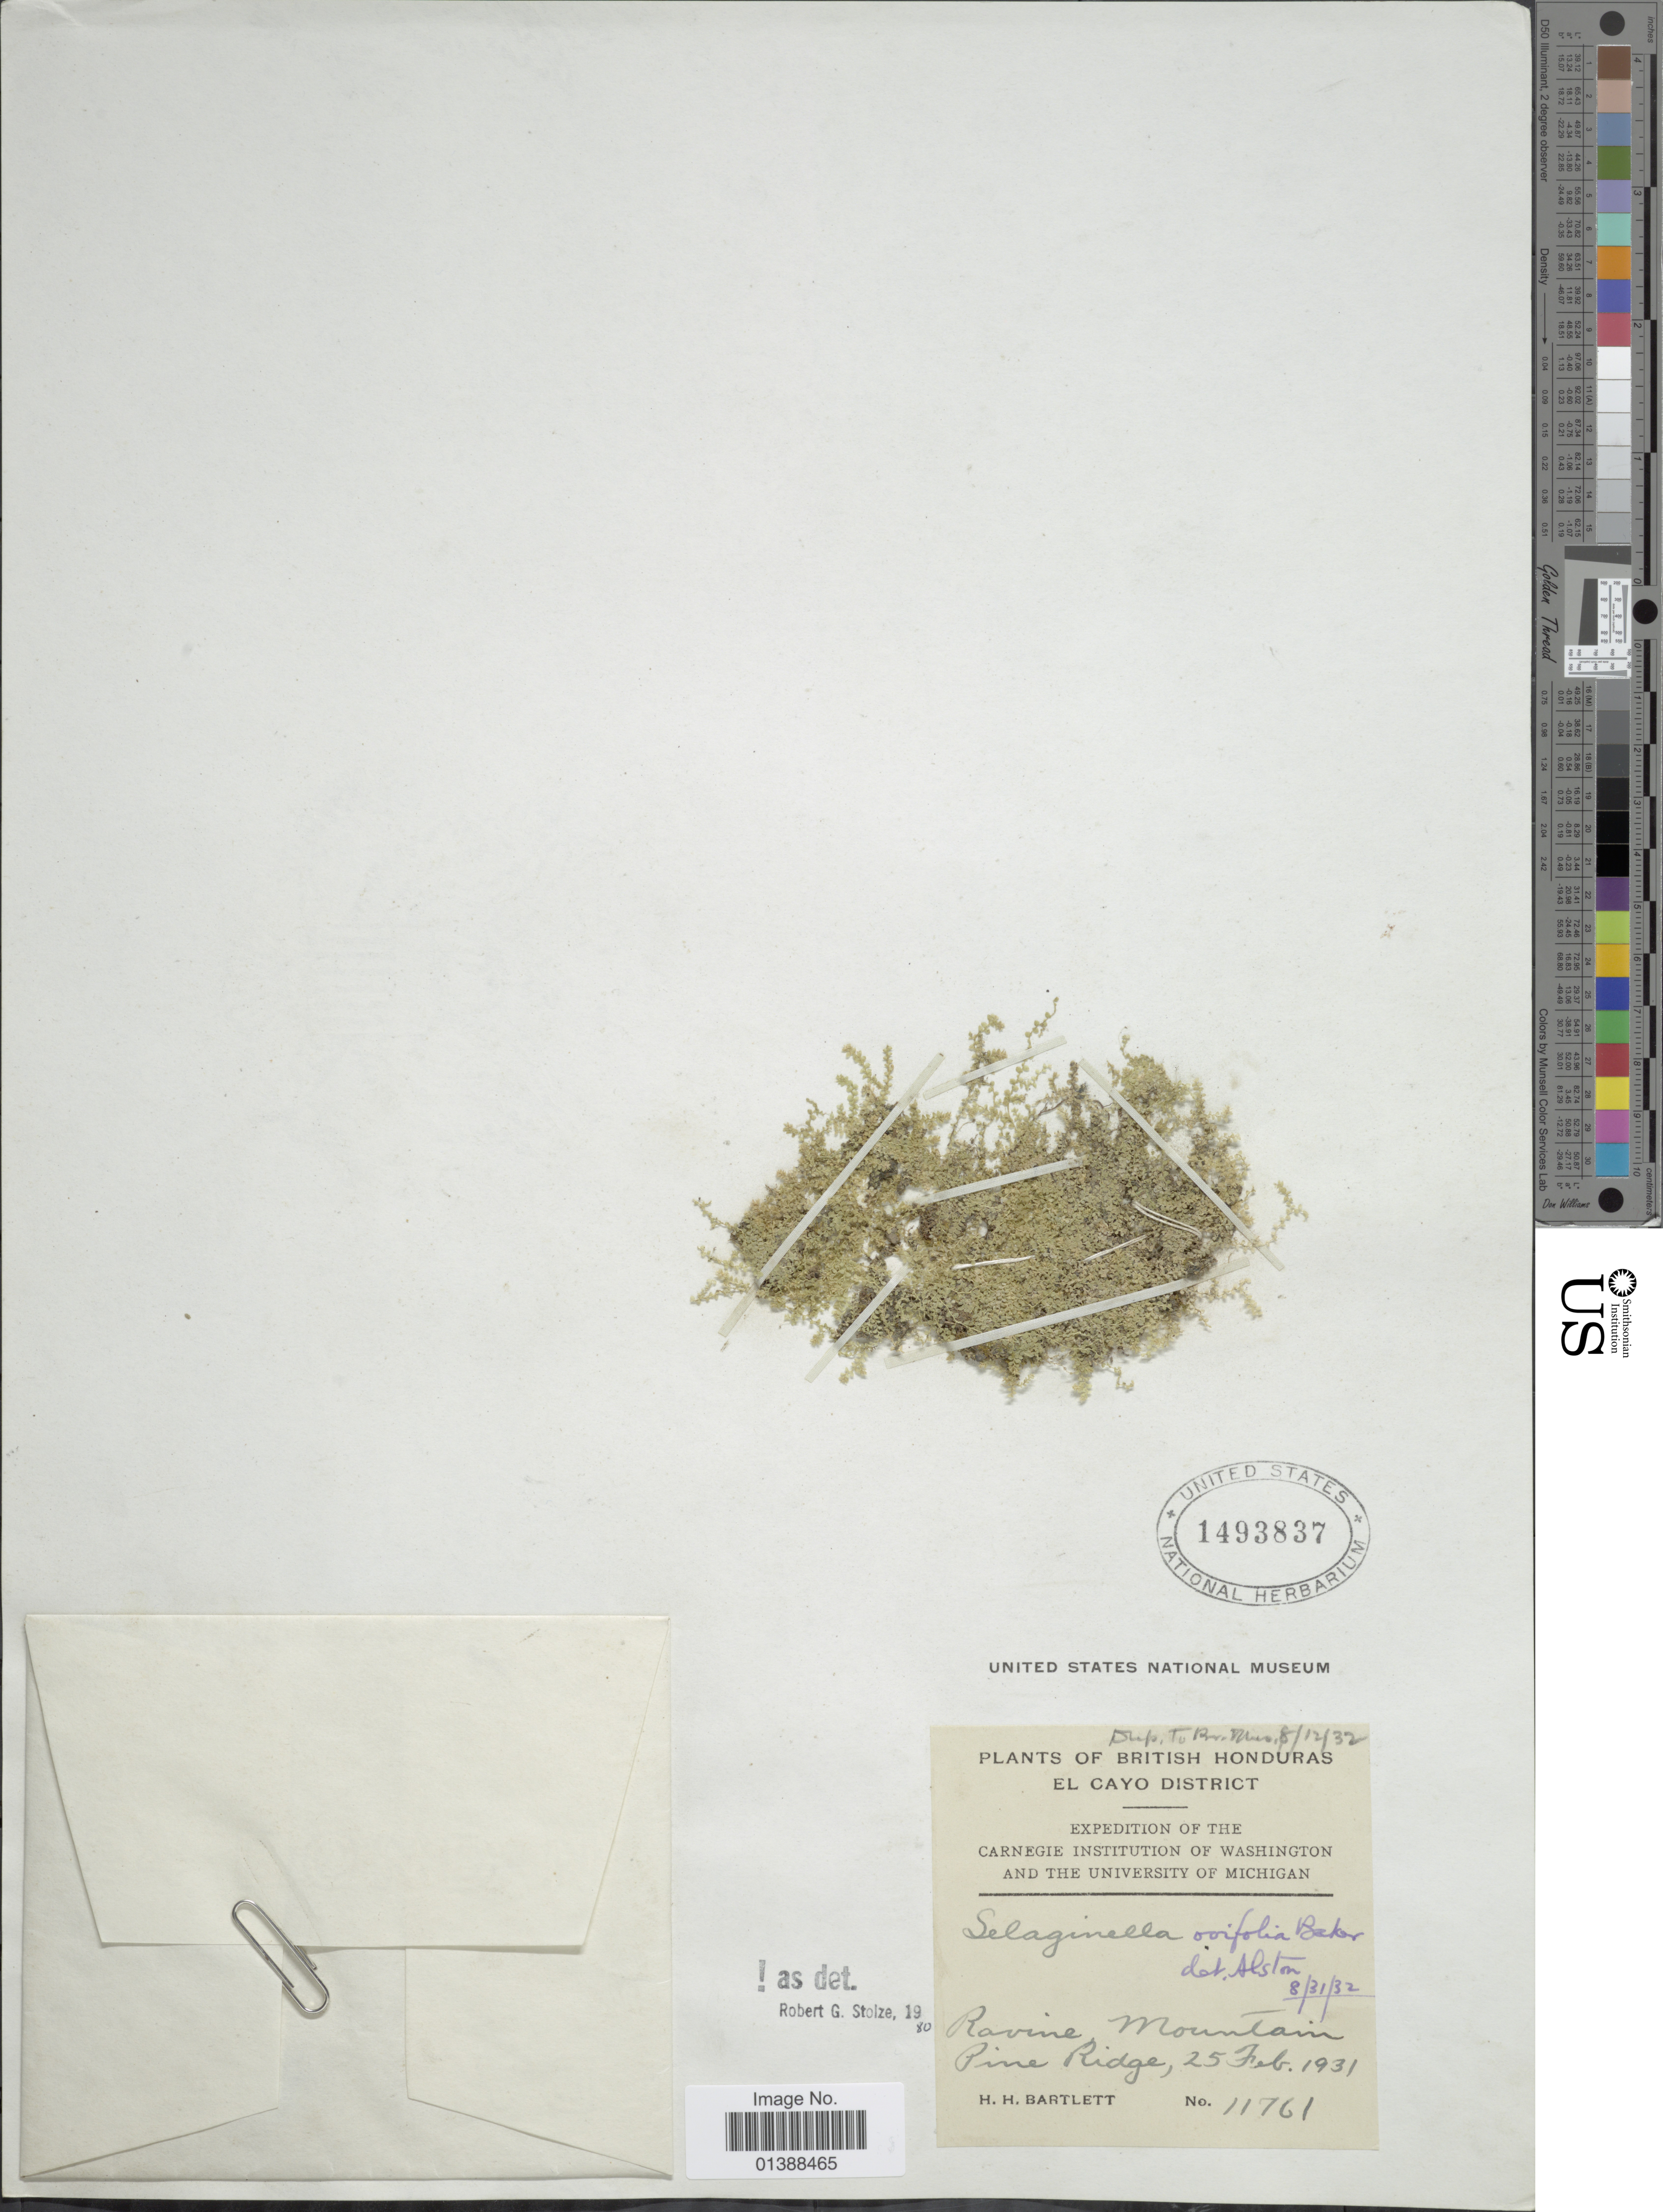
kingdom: Plantae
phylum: Tracheophyta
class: Lycopodiopsida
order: Selaginellales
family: Selaginellaceae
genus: Selaginella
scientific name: Selaginella ovifolia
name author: Baker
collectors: H. H. Bartlett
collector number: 11761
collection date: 1931-02-25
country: Belize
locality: El Cayo District, Ravine Mountain Pine Ridge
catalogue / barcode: US 1493837